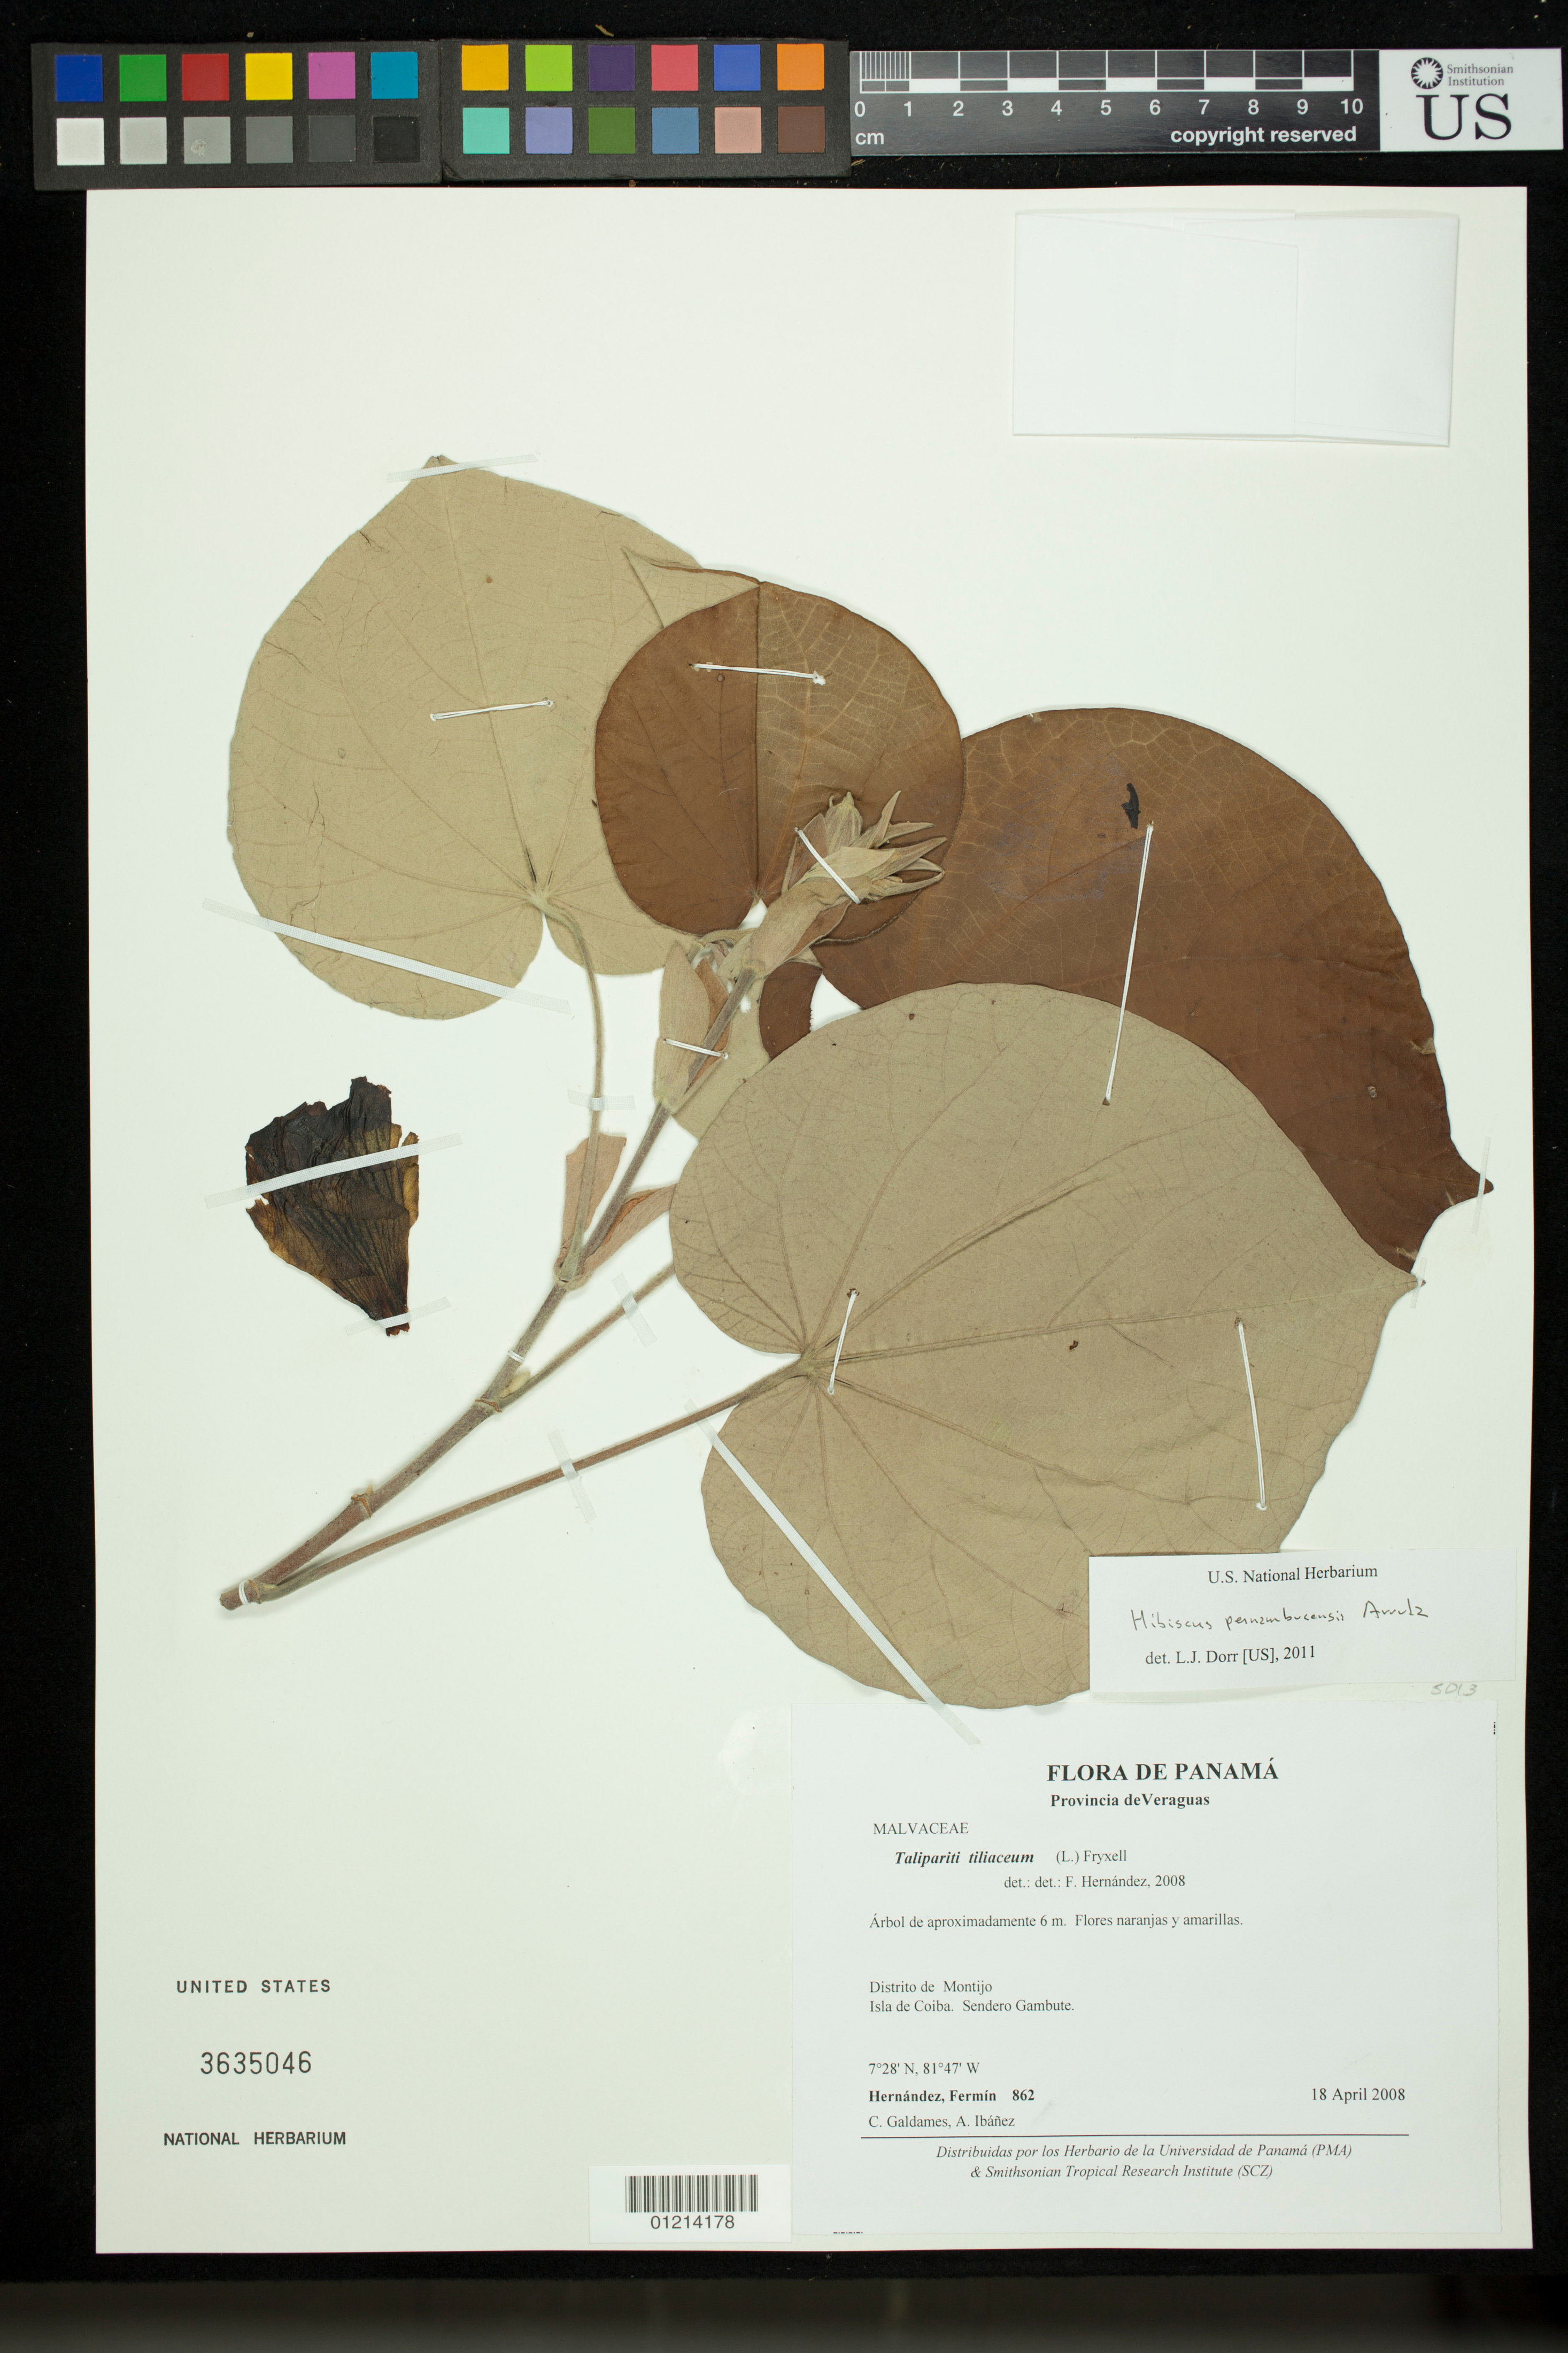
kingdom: Plantae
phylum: Tracheophyta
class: Magnoliopsida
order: Malvales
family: Malvaceae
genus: Talipariti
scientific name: Talipariti tiliaceum var. tiliaceum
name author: (L.) Fryxell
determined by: Dorr, Laurence J., Curator (BOT), Smithsonian Institution - National Museum of Natural History (UNITED STATES)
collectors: F. Hernandez, C. Galdames & A. Ibáñez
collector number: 862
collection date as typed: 18 Apr 2008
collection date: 2008-04-18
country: Panama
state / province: Veraguas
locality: Provincia de Veraguas: Distrito de Montijo. Isla de Coiba. Sendero Gambute.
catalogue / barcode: US 3635046